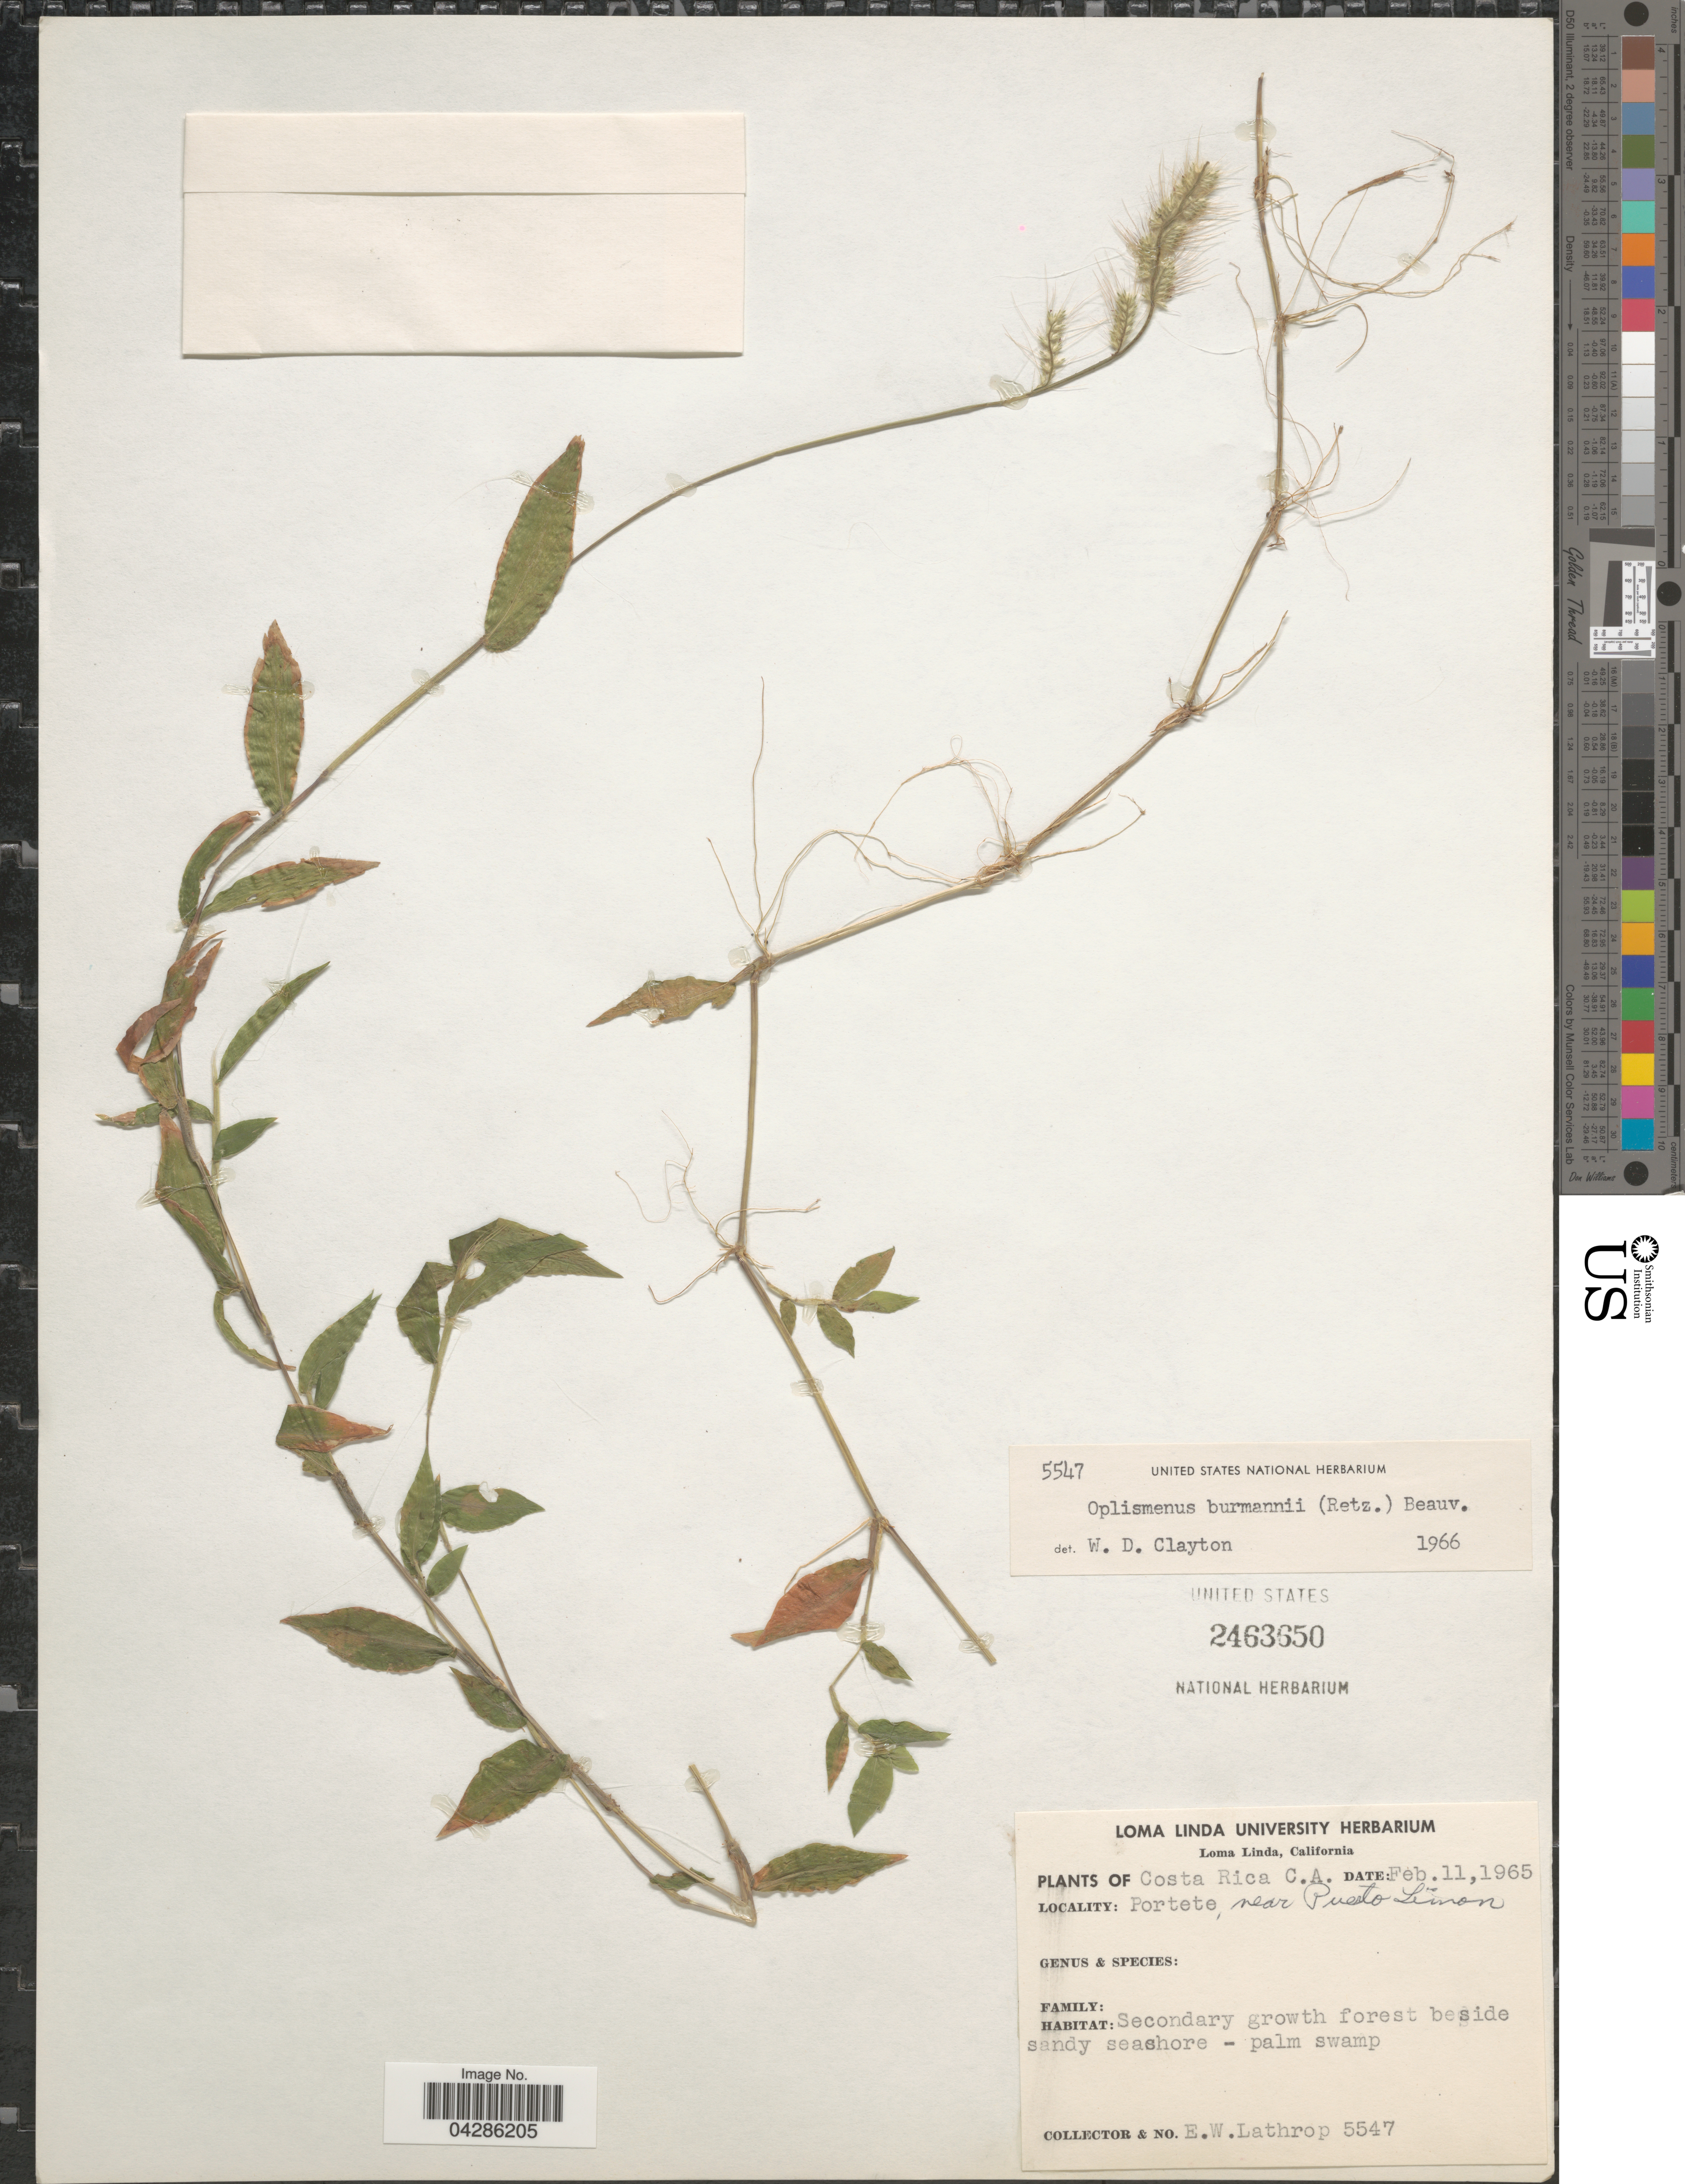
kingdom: Plantae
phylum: Tracheophyta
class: Liliopsida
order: Poales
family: Poaceae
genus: Oplismenus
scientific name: Oplismenus burmannii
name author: (Retz.) P. Beauv.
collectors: E. W. Lathrop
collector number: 5547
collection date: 1965-02-11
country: Costa Rica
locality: Portete, near Puerto Limon. Secondary growth forest beside sandy seashore.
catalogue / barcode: US 2463650